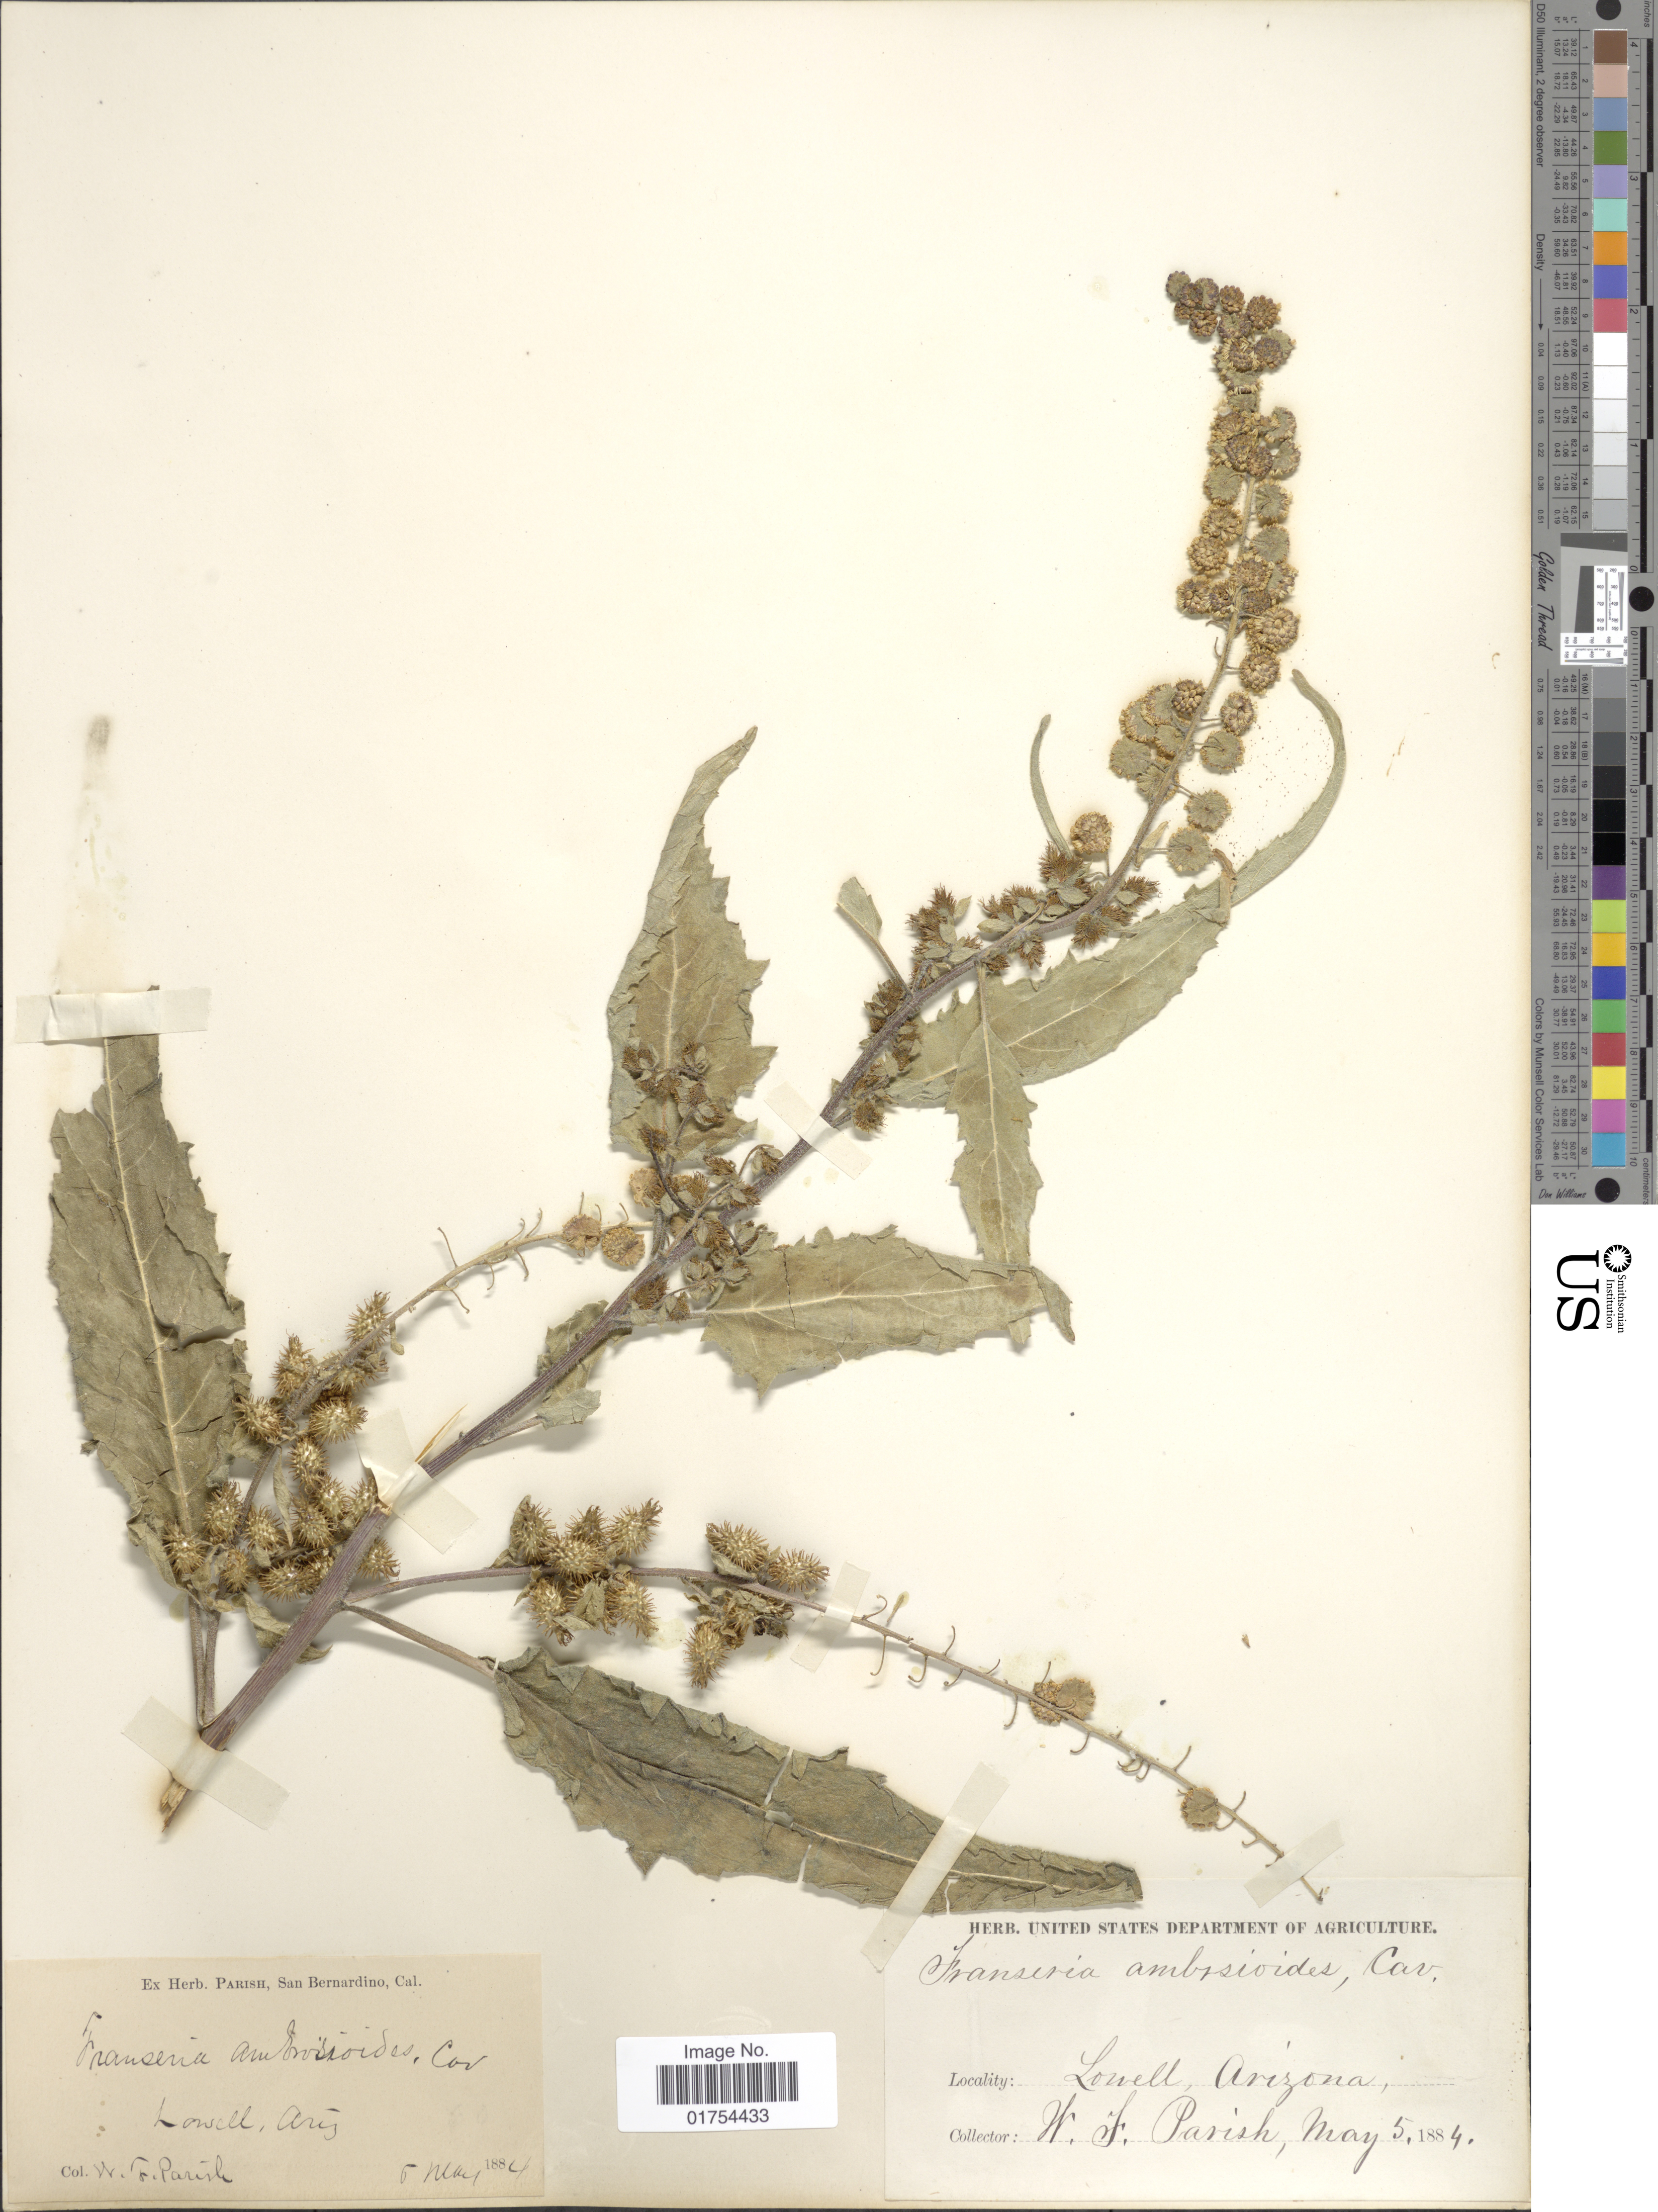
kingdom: Plantae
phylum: Tracheophyta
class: Magnoliopsida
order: Asterales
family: Asteraceae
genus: Franseria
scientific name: Franseria ambrosioides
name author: Cav.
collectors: W. F. Parish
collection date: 1884-05-05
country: United States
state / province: Arizona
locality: Lowell